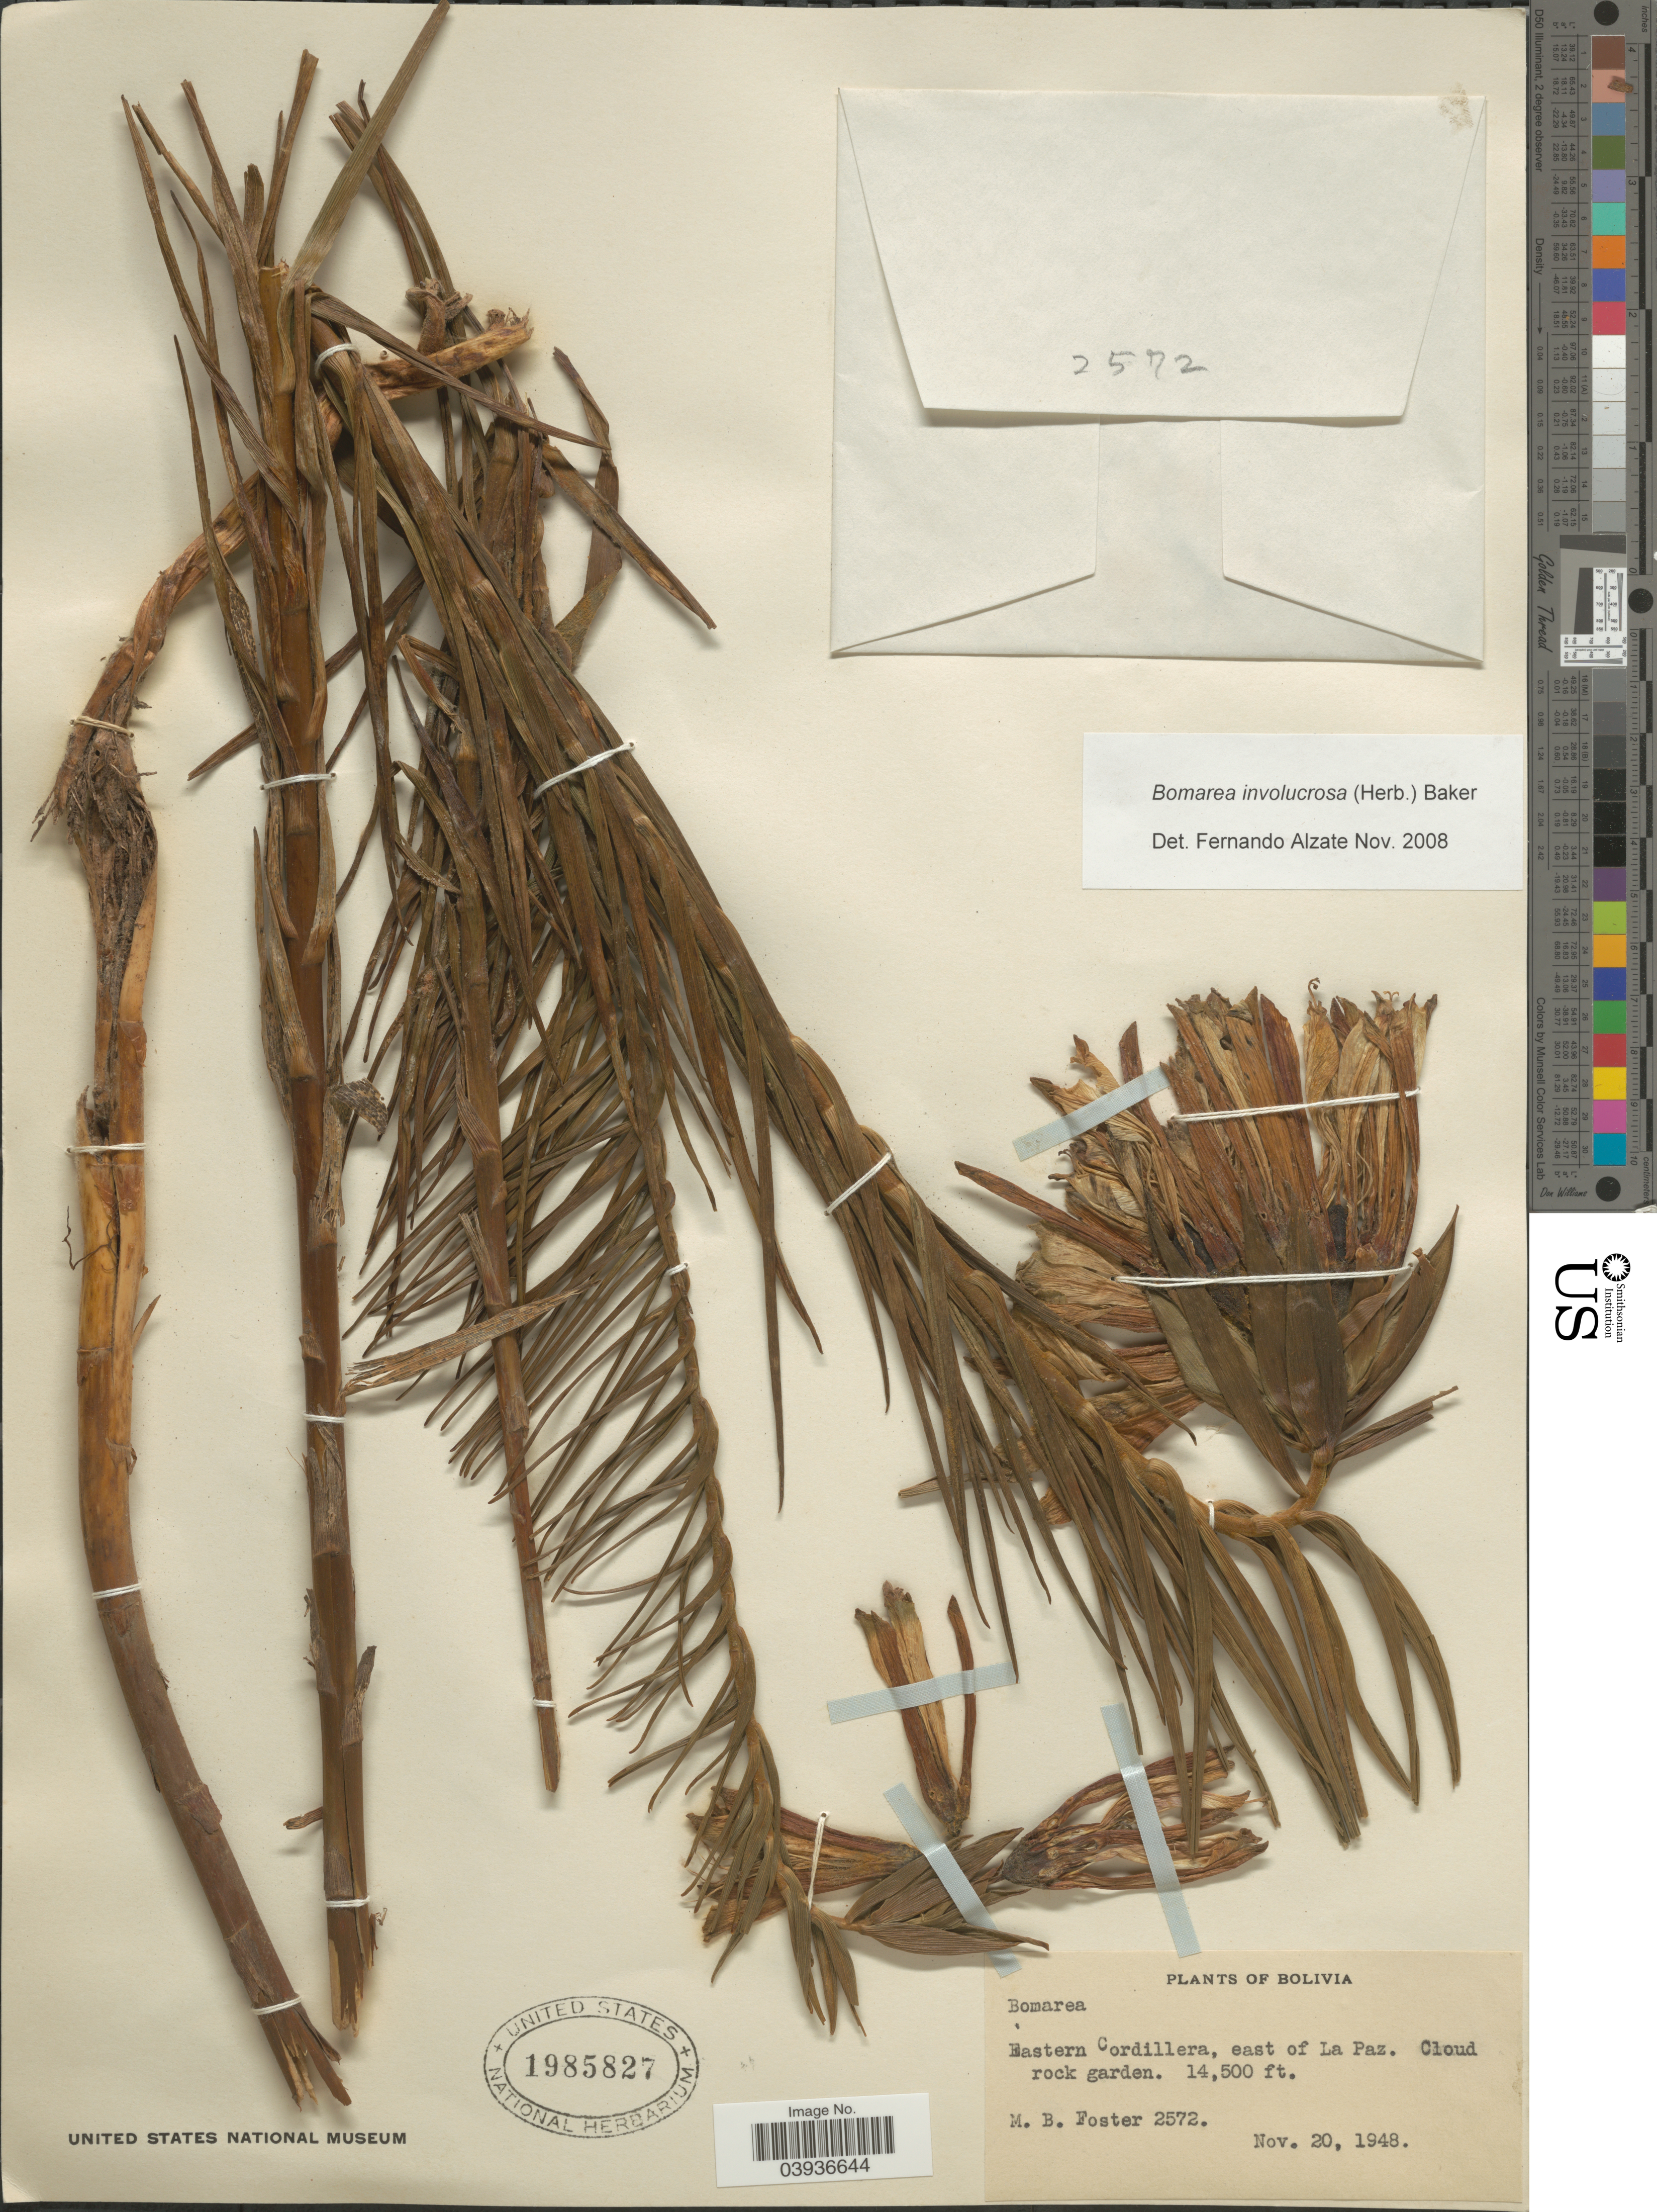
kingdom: Plantae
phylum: Tracheophyta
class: Liliopsida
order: Liliales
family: Alstroemeriaceae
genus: Bomarea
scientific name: Bomarea involucrosa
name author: (Herb.) Baker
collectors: M. B. Foster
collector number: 2572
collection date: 1948-11-20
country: Bolivia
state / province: La Paz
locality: Eastern Cordillera, east of La Paz. Cloud rock garden.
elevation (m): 4420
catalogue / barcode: US 1985827